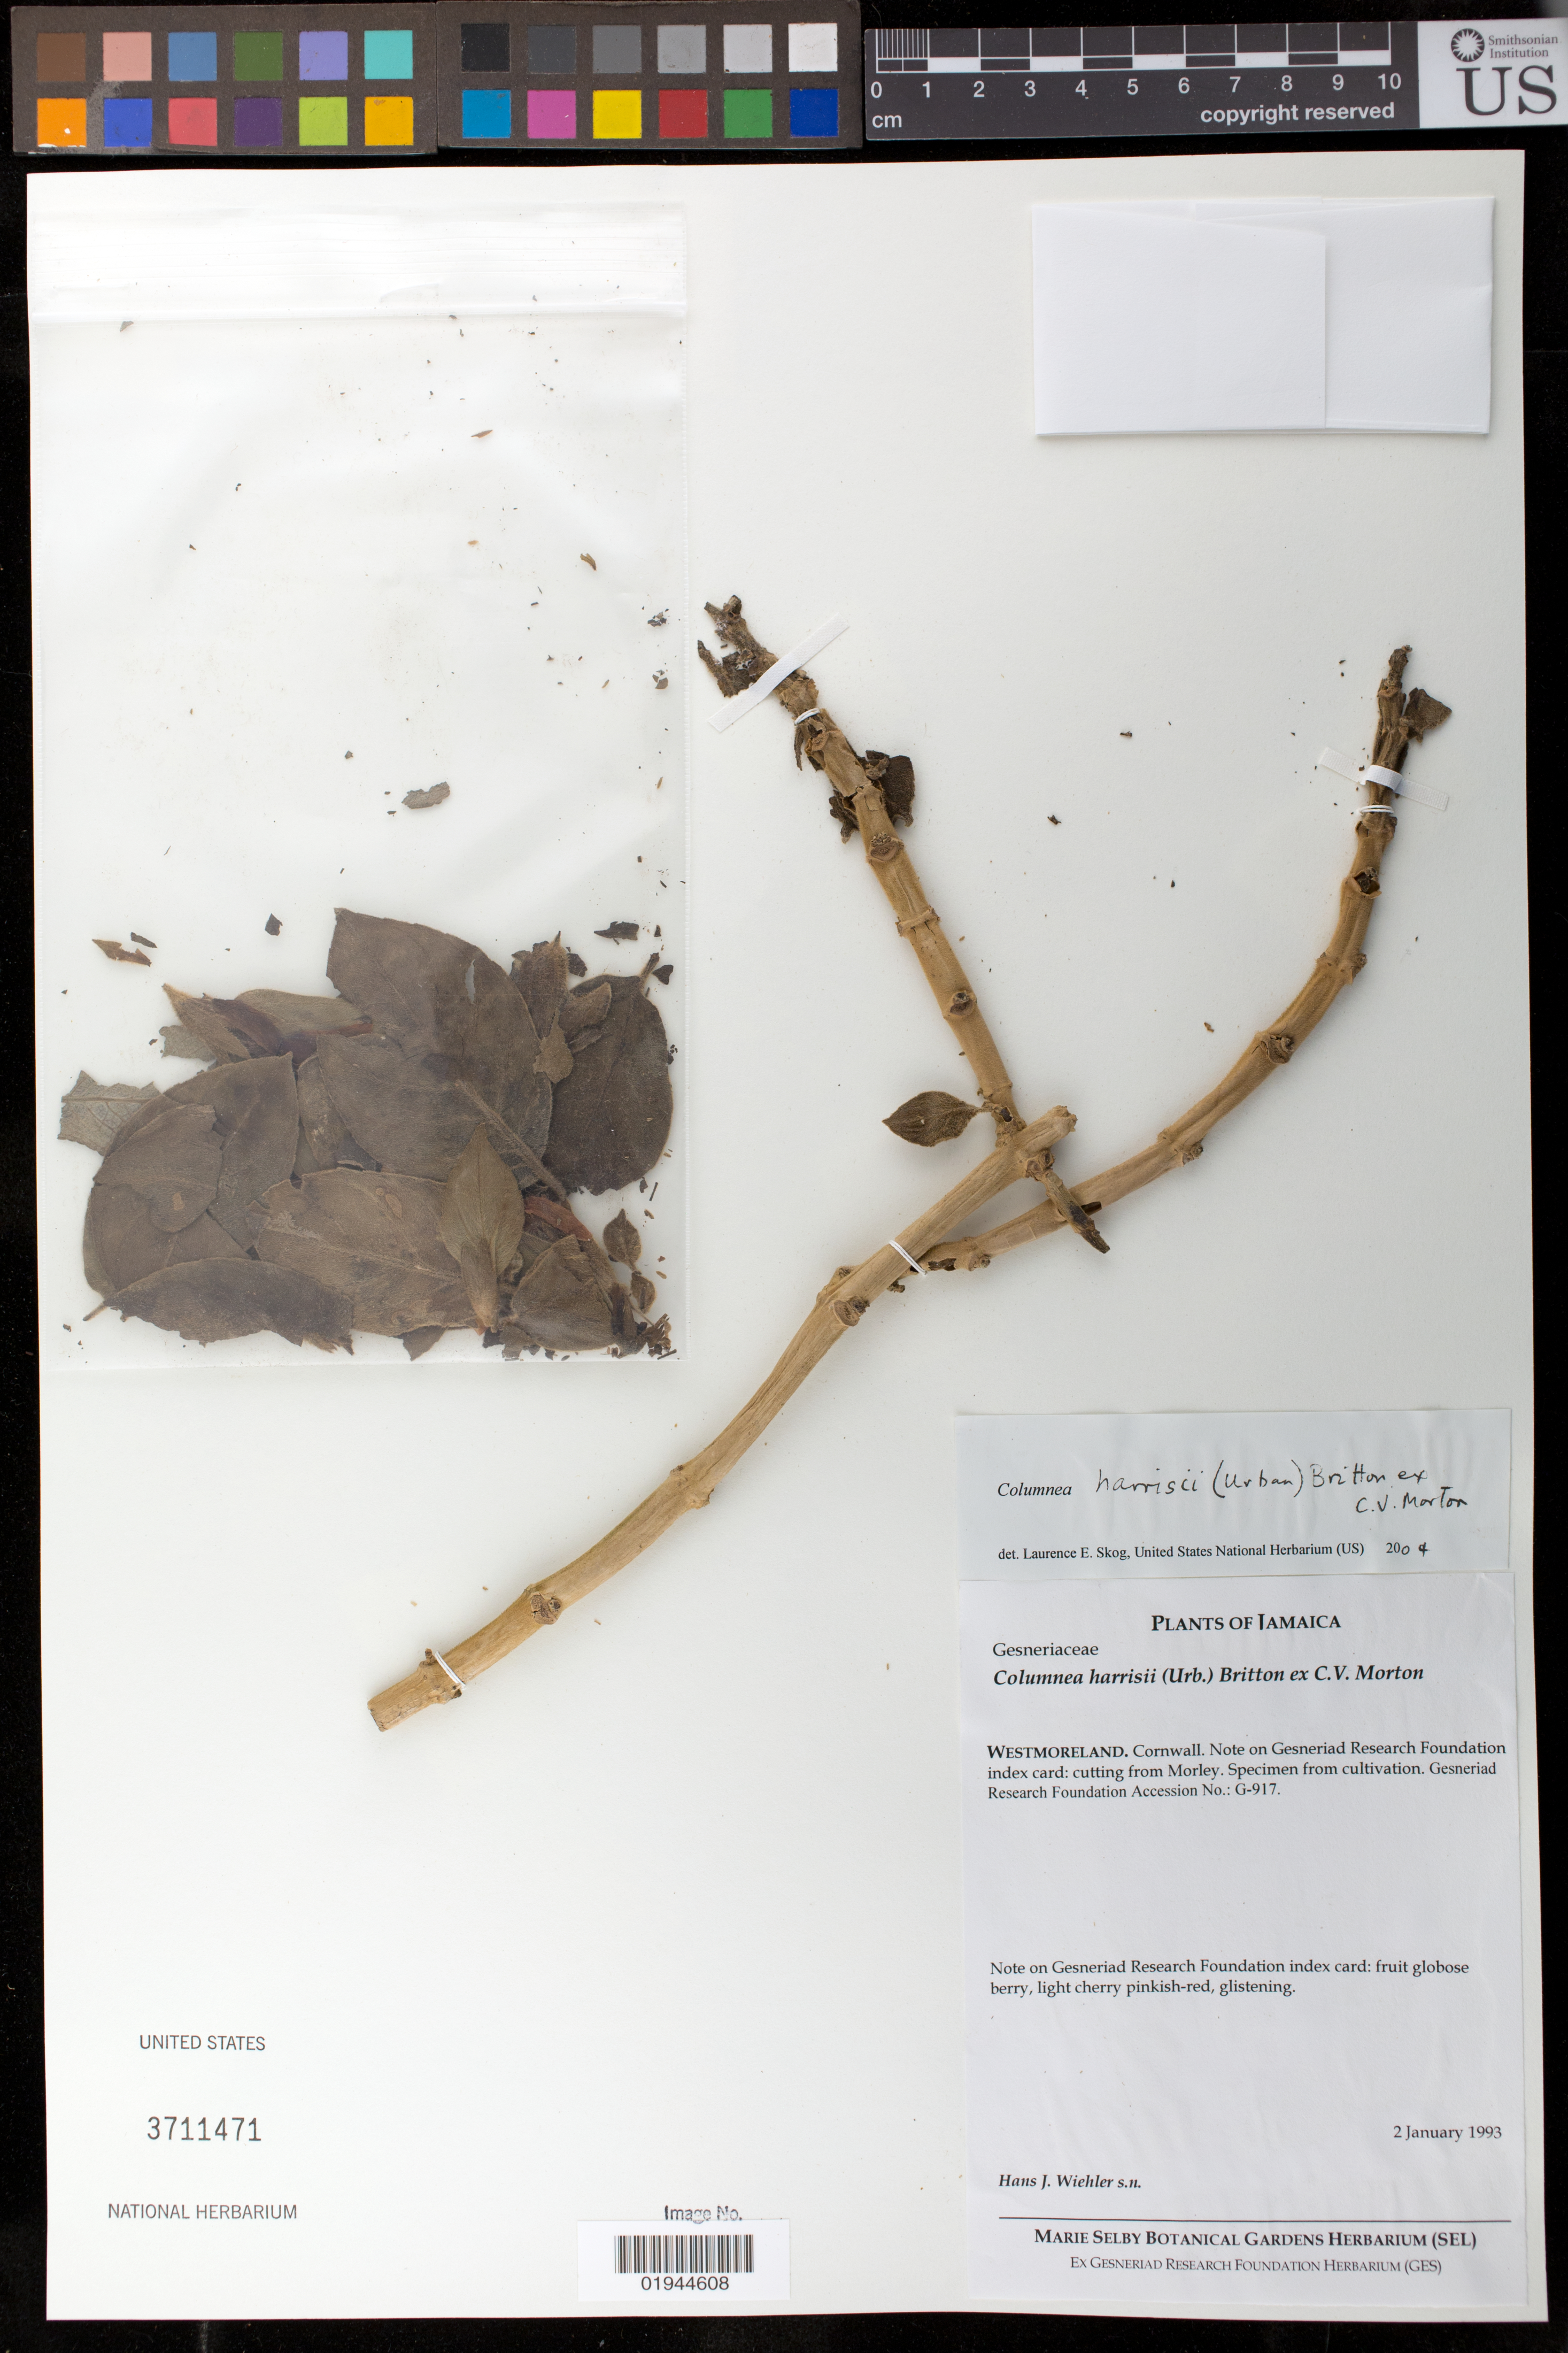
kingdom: Plantae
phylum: Tracheophyta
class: Magnoliopsida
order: Lamiales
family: Gesneriaceae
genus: Columnea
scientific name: Columnea harrisii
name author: (Urb.) Britton ex C.V. Morton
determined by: Skog, Laurence E.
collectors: H. J. Wiehler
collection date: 1993-01-02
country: United States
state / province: Florida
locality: Marie Selby Botanical Gardens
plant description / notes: Westmoreland, Cornwall. Cutting from Morley. Specimen from cultivation.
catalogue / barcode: US 3711471